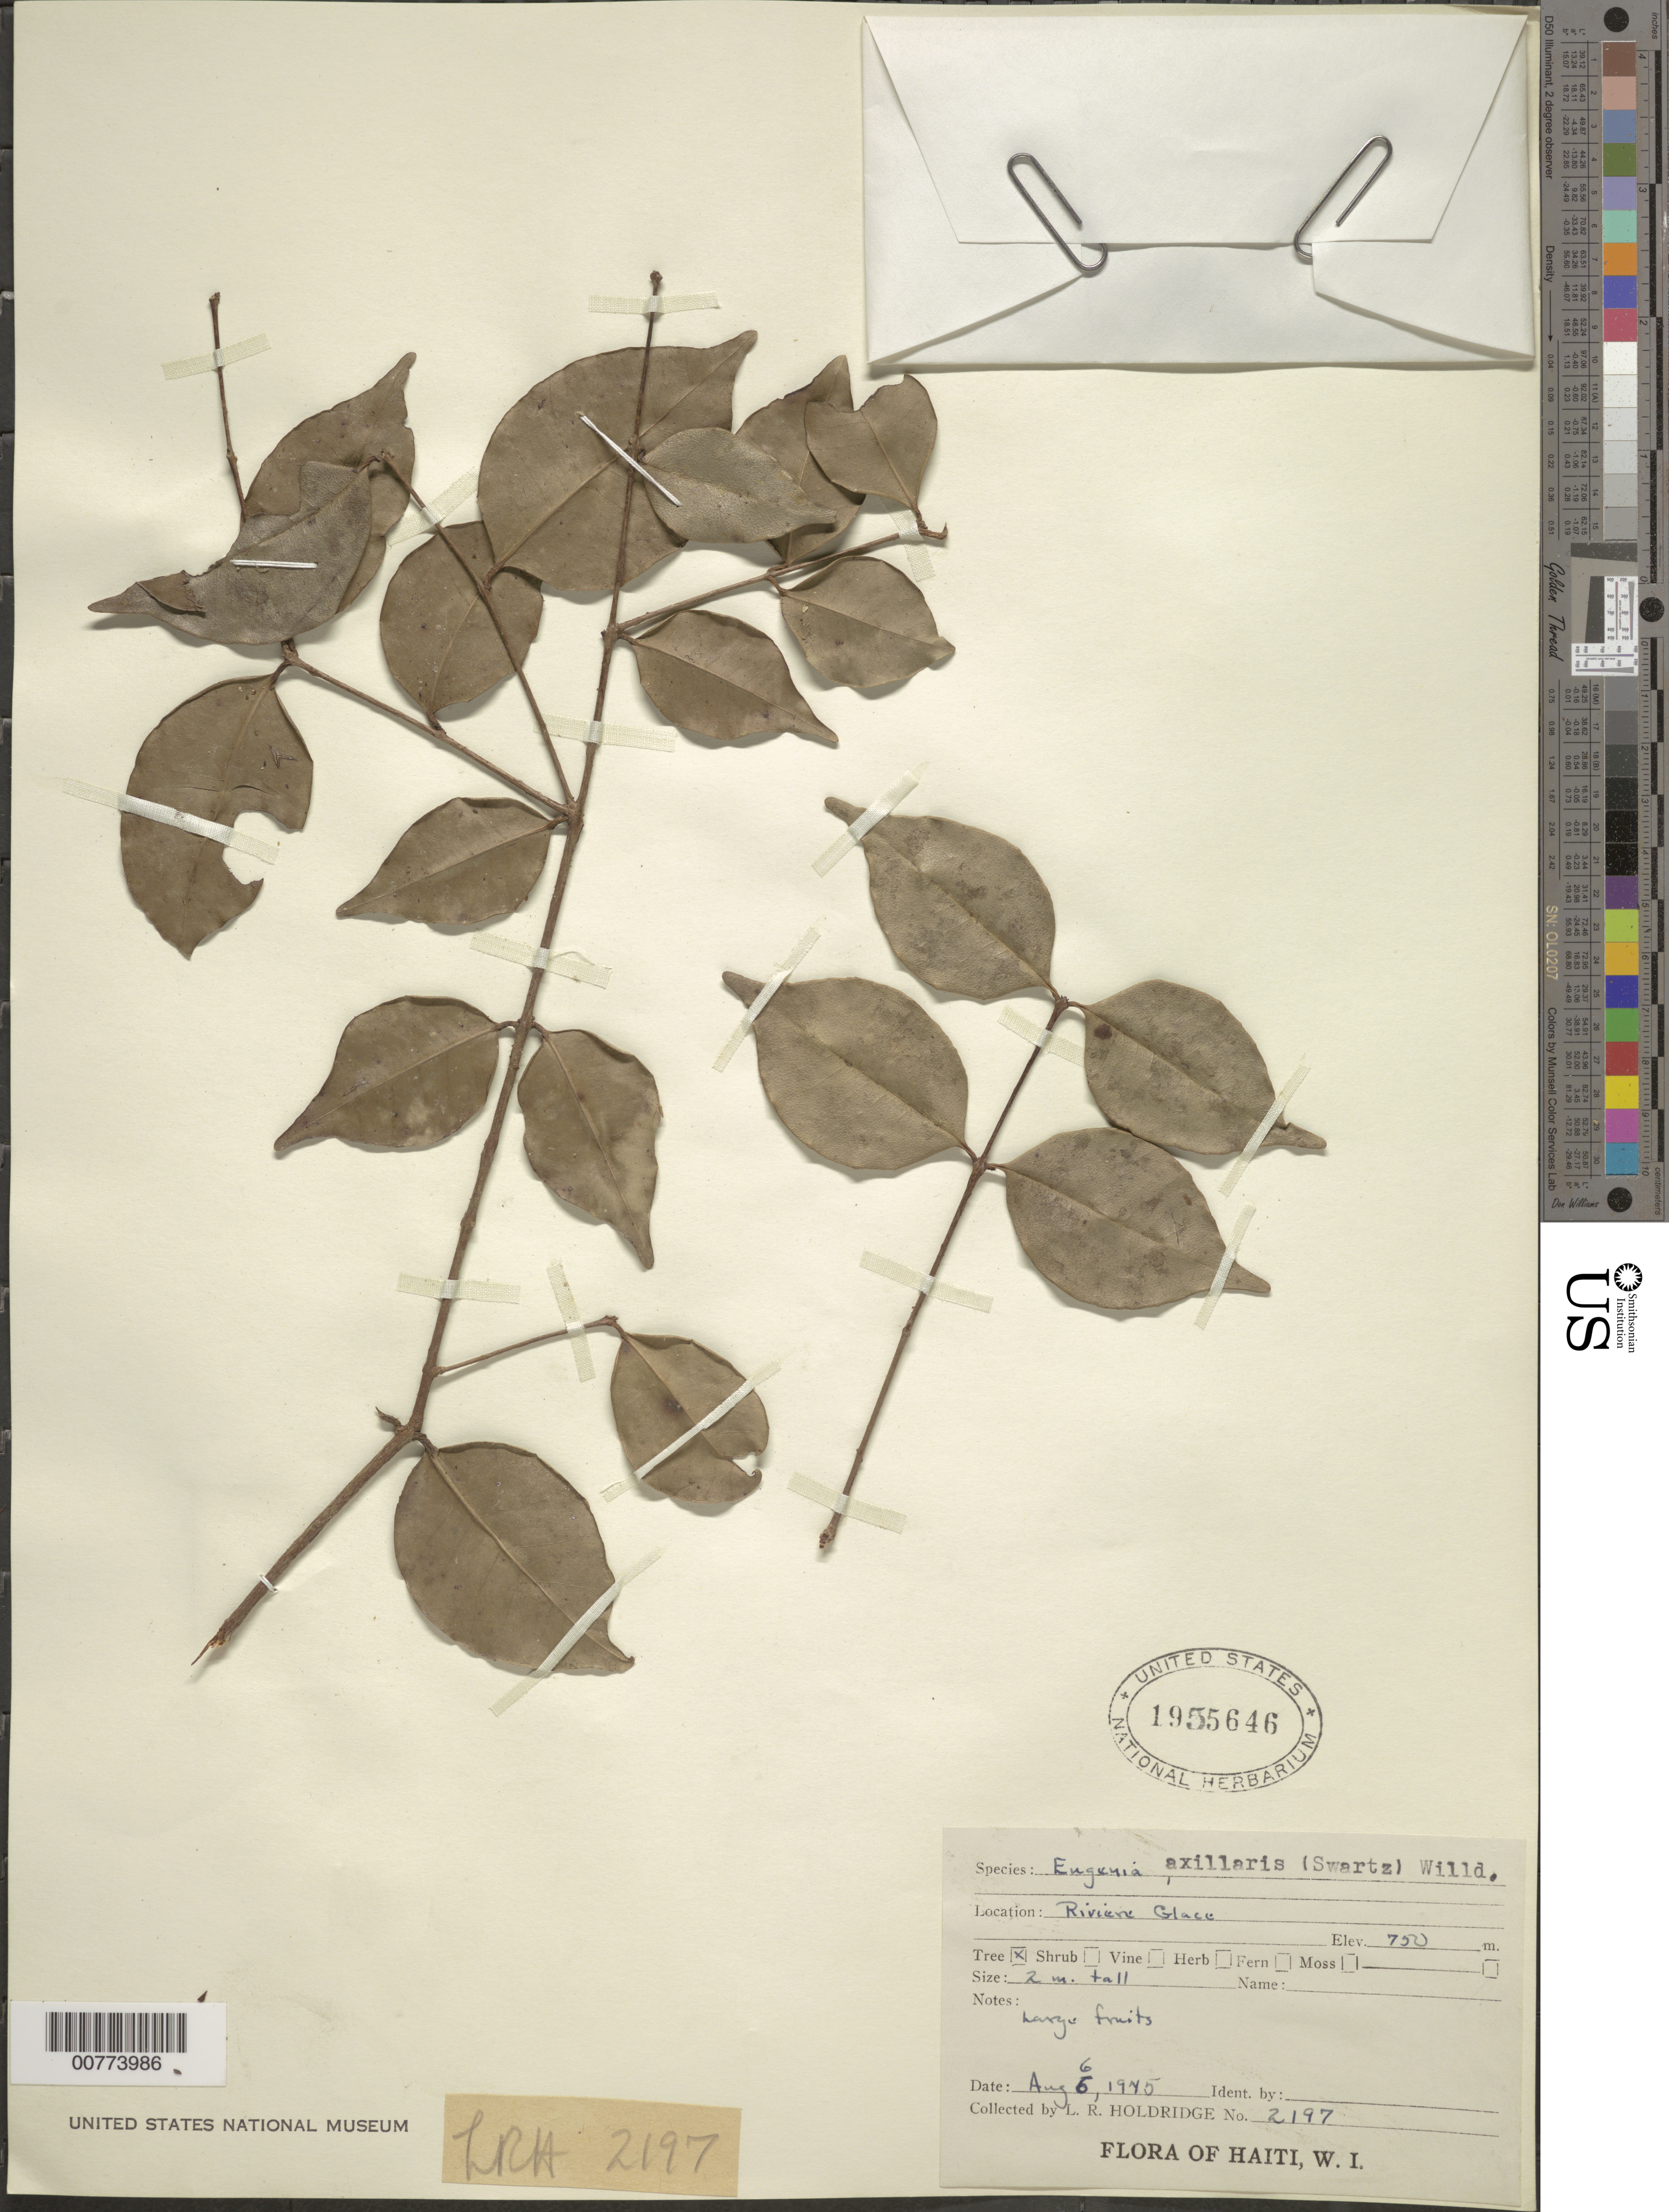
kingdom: Plantae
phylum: Tracheophyta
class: Magnoliopsida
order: Myrtales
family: Myrtaceae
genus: Eugenia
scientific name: Eugenia axillaris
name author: (Sw.) Willd.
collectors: L. Holdridge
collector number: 2197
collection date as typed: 06 Aug 1945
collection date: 1945-08-06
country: Haiti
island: Hispaniola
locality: Riviere Glace.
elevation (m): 750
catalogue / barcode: US 1955646